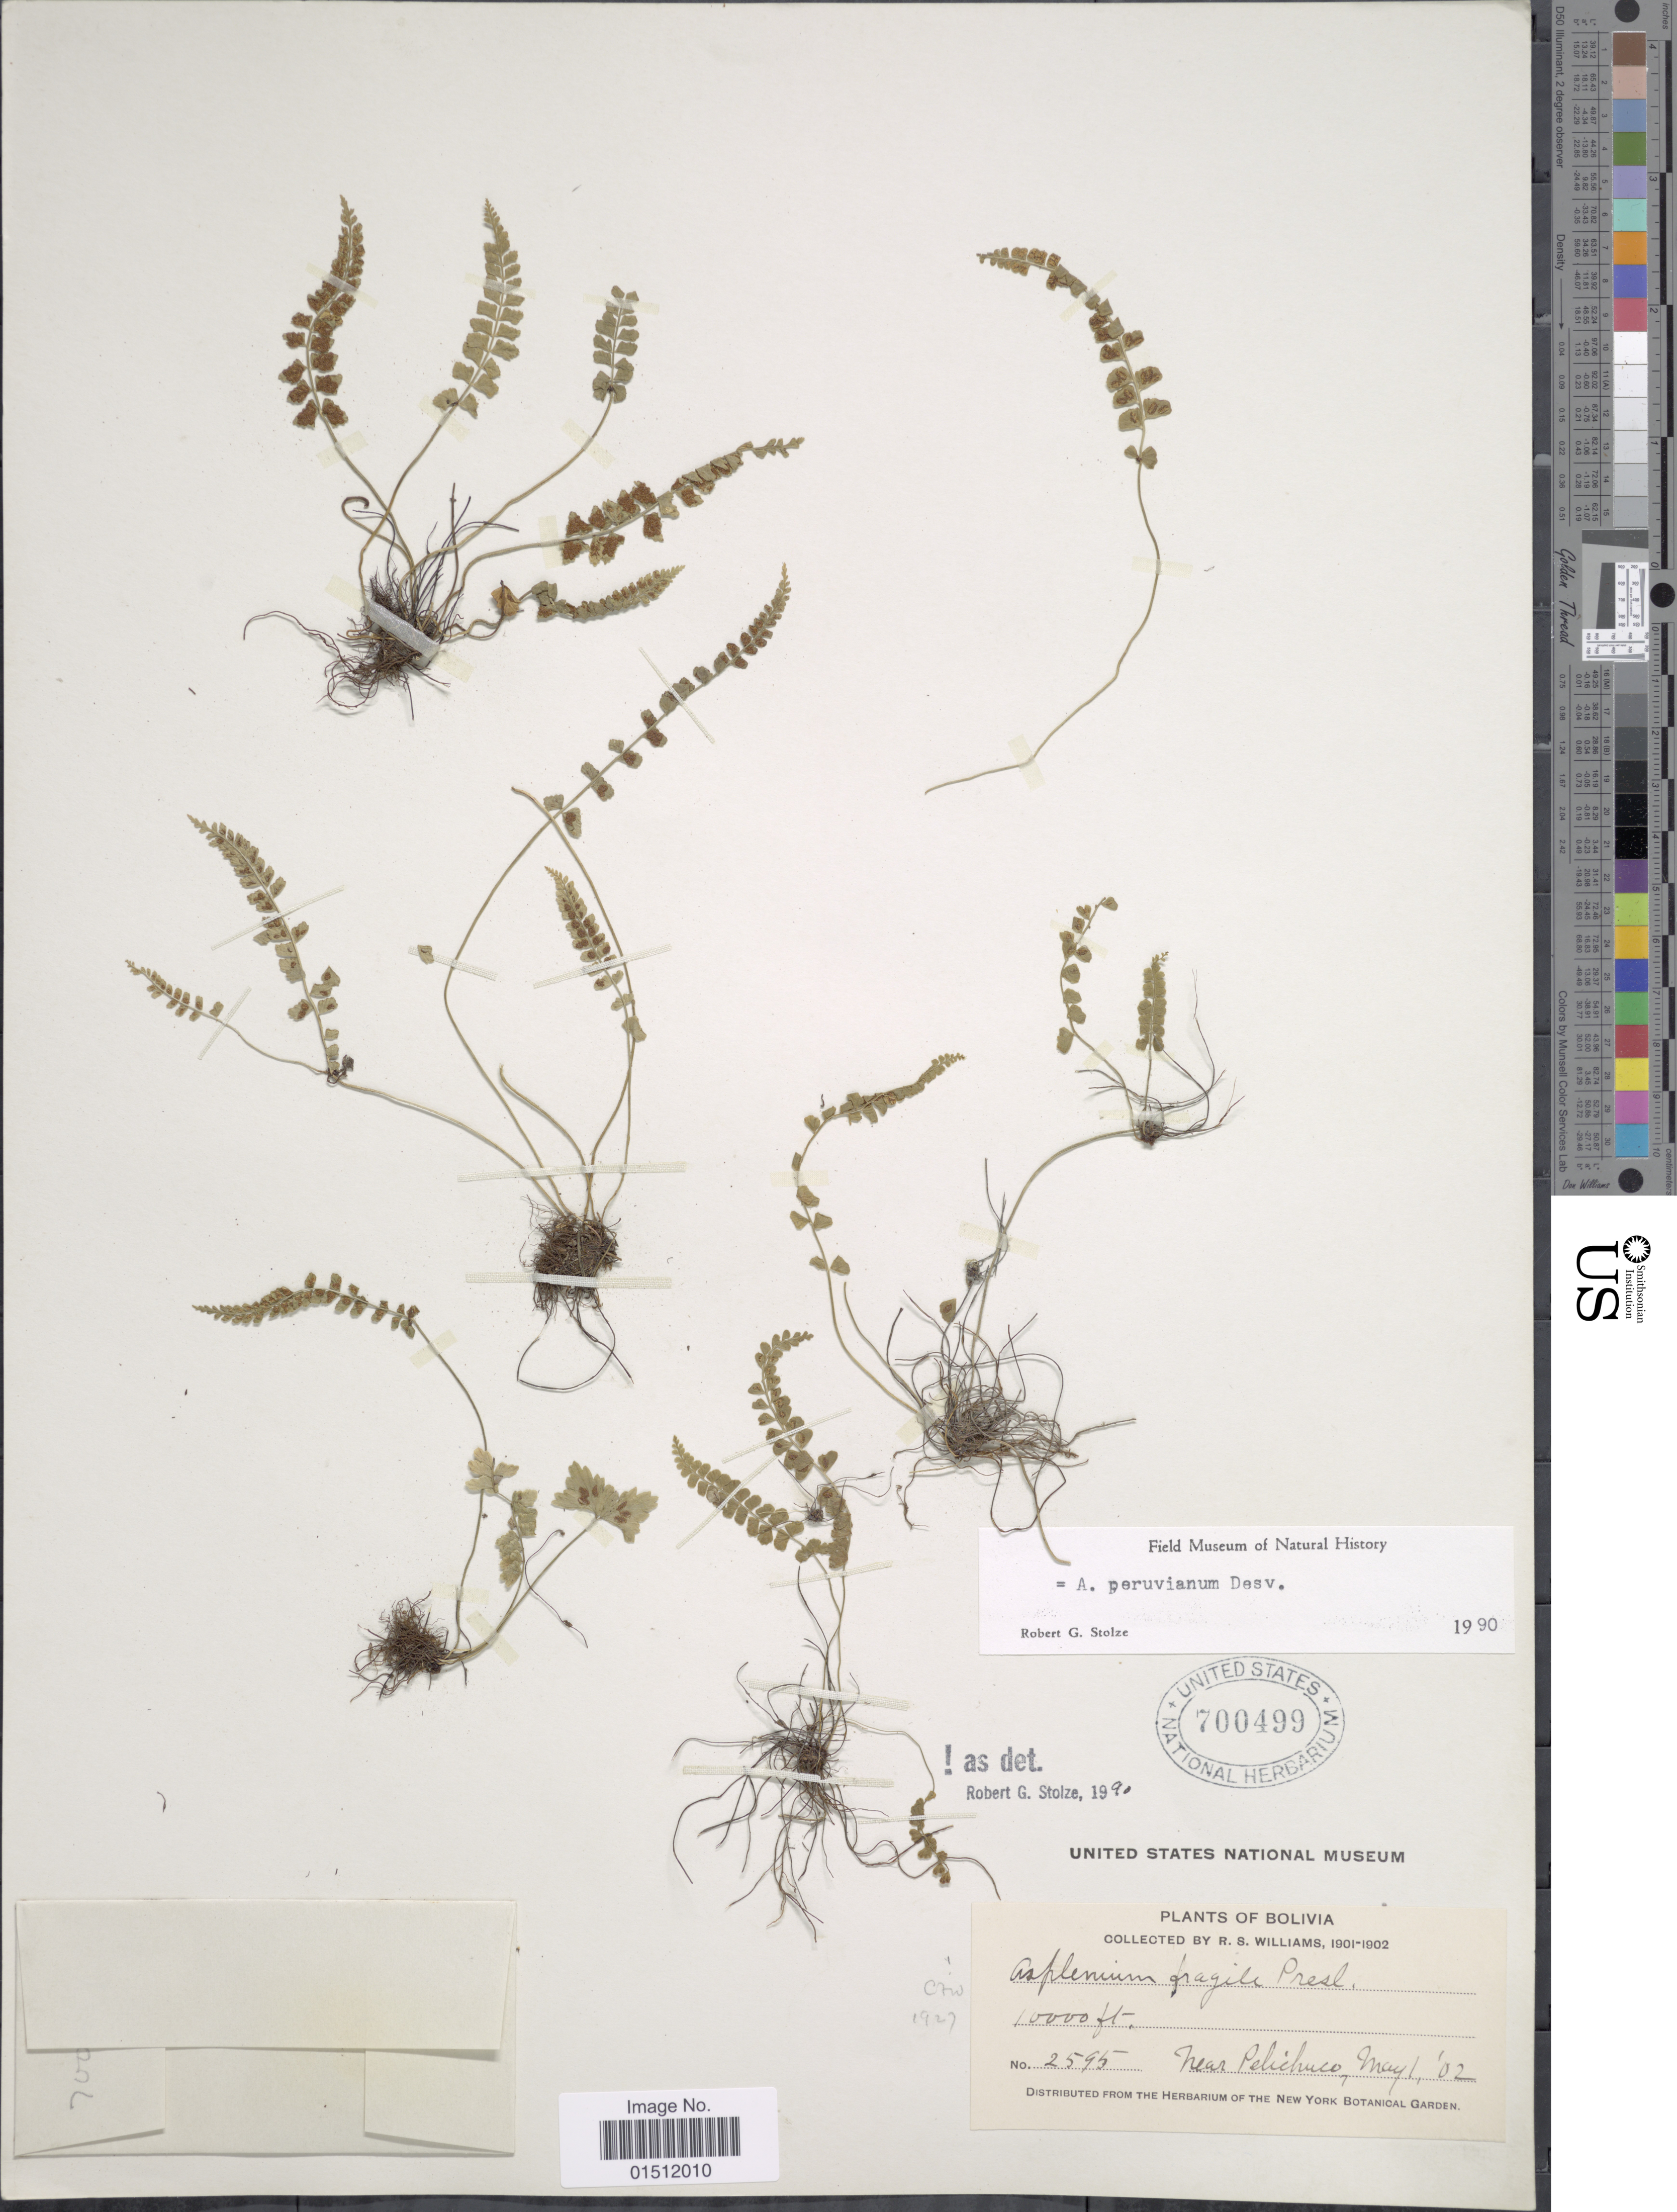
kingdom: Plantae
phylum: Tracheophyta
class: Polypodiopsida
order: Polypodiales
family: Aspleniaceae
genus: Asplenium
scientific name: Asplenium peruvianum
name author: Desv.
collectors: R. S. Williams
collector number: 2595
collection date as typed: May 1, '02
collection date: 1902-05-01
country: Bolivia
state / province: La Paz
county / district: Franz Tamayo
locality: Near Pelechuco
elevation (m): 3048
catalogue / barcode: US 700499